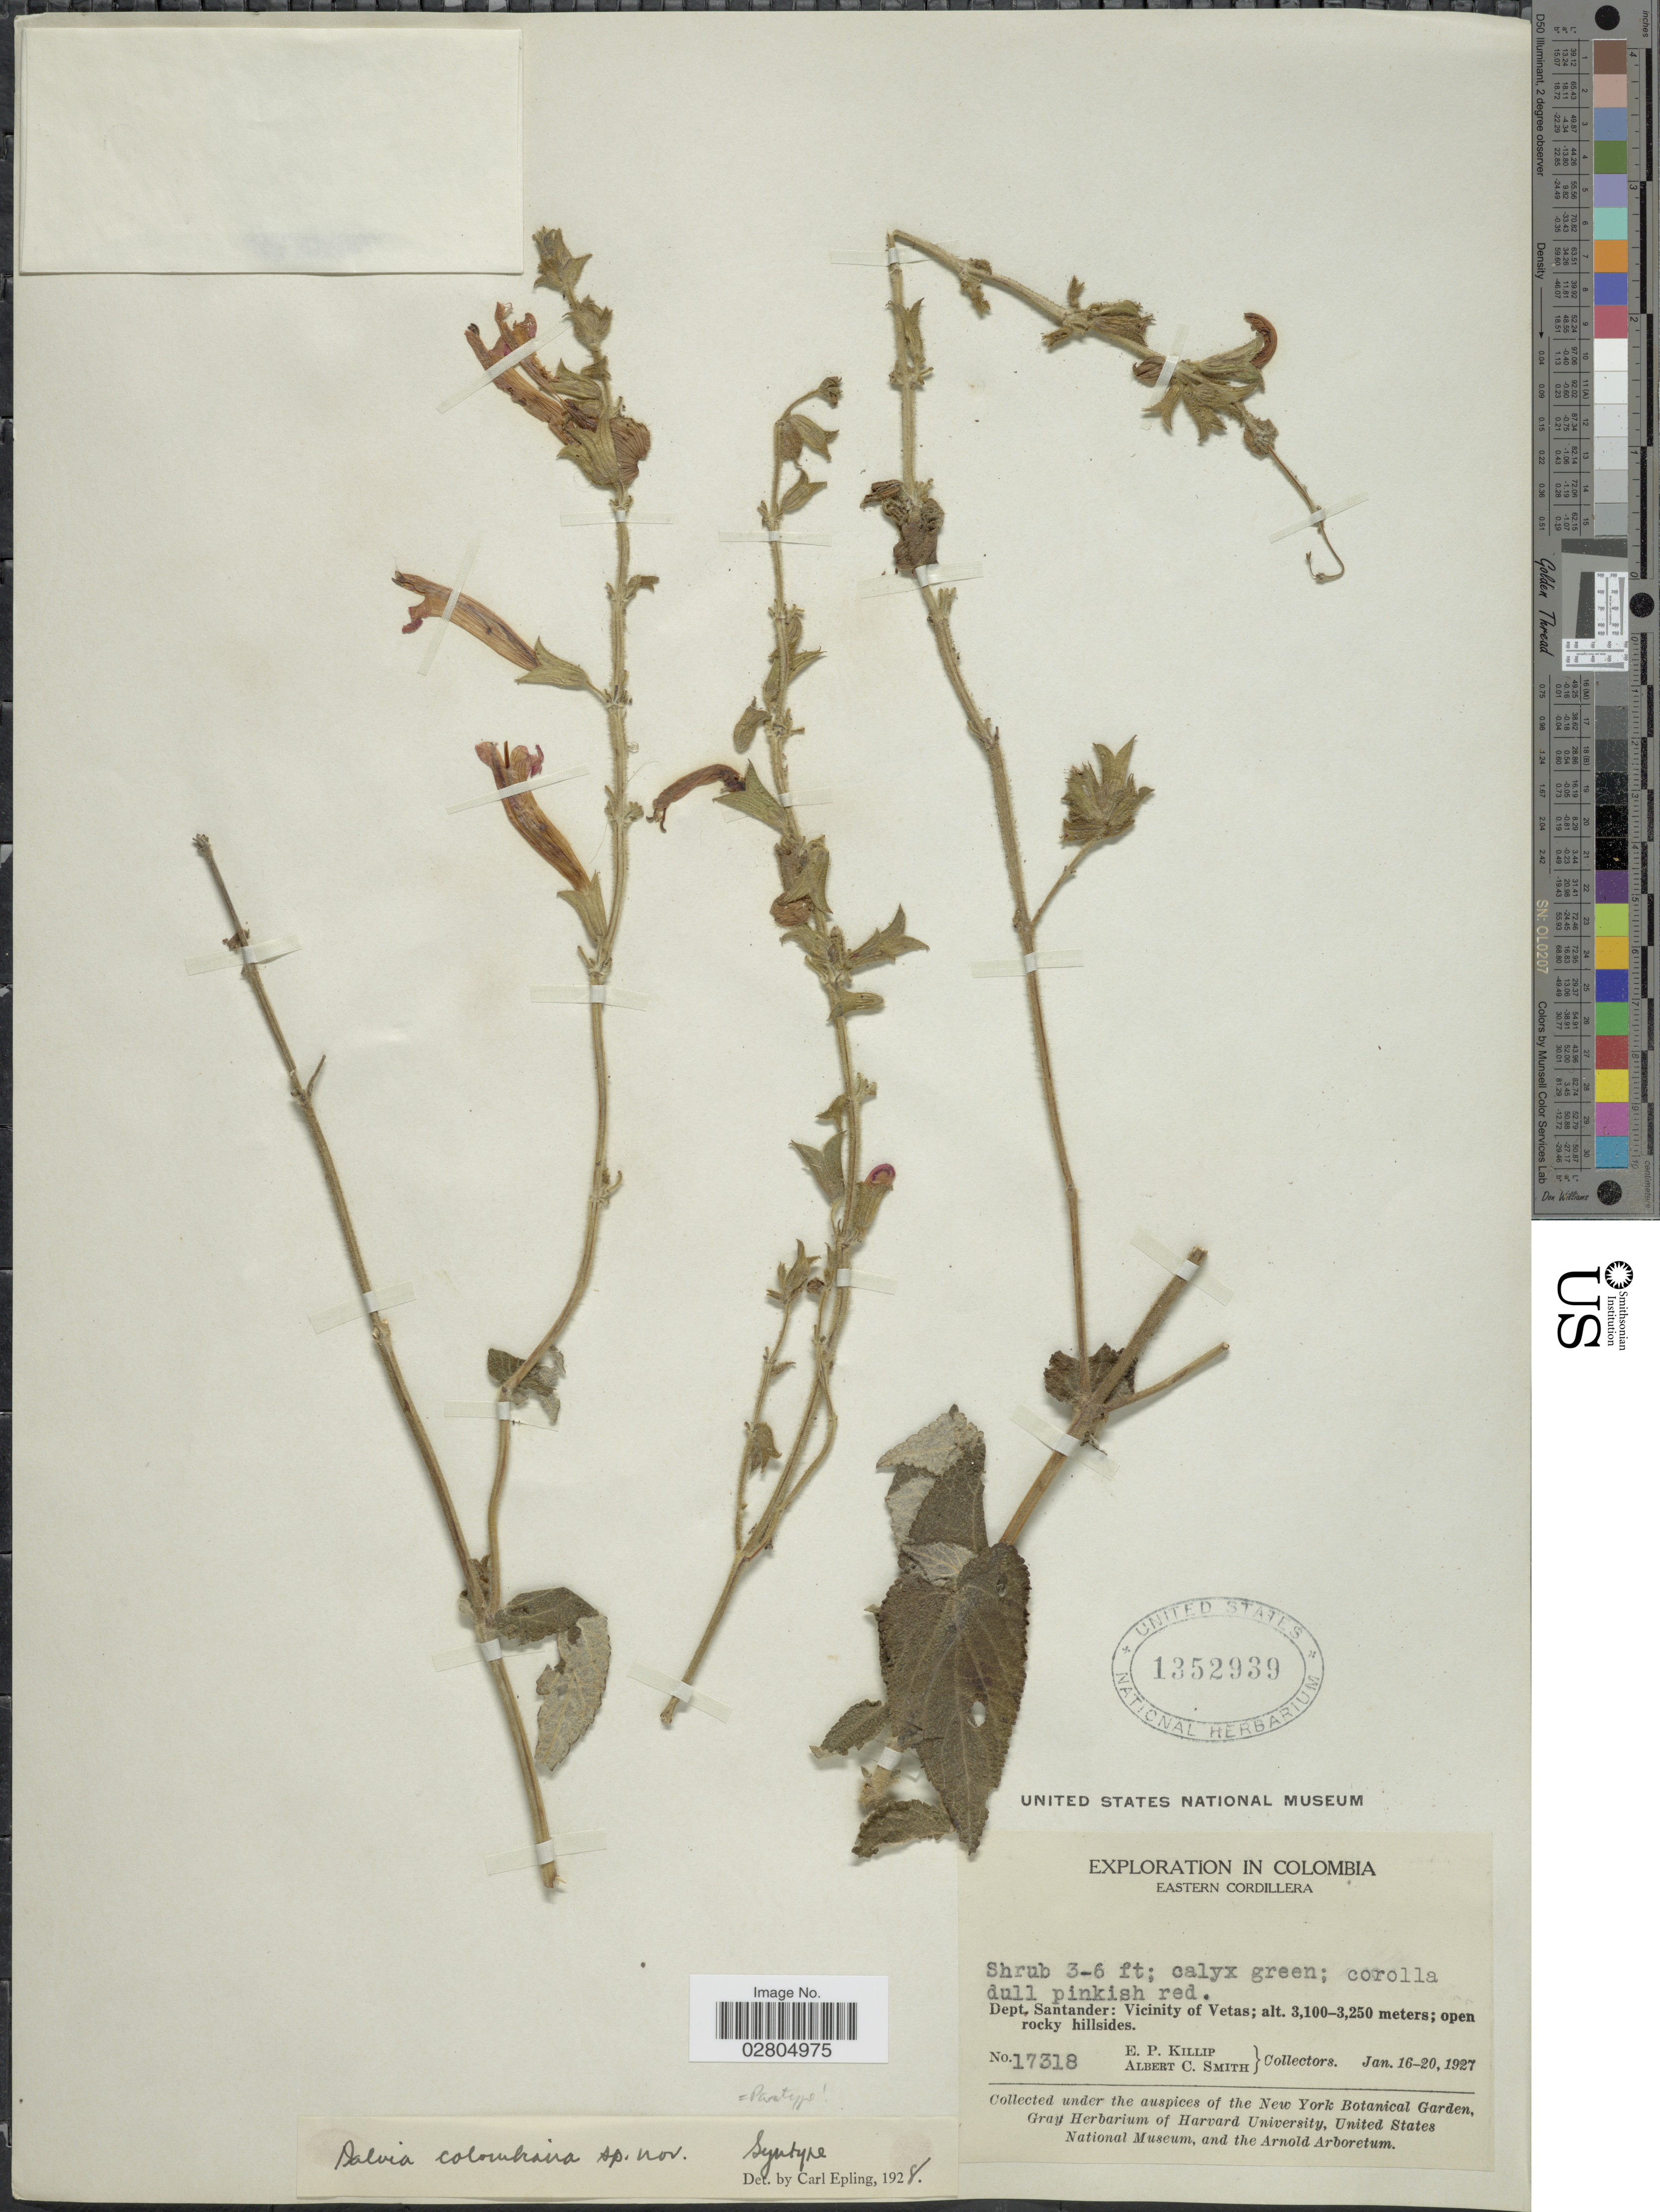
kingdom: Plantae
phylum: Tracheophyta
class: Magnoliopsida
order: Lamiales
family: Lamiaceae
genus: Salvia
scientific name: Salvia rubescens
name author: Kunth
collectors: E. P. Killip & A. C. Smith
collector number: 17318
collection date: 1927-01-16/1927-01-20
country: Colombia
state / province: Santander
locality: Eastern Cordillera, Dept. Santander, Vicinity of Vetas.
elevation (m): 3100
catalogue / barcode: US 1352939